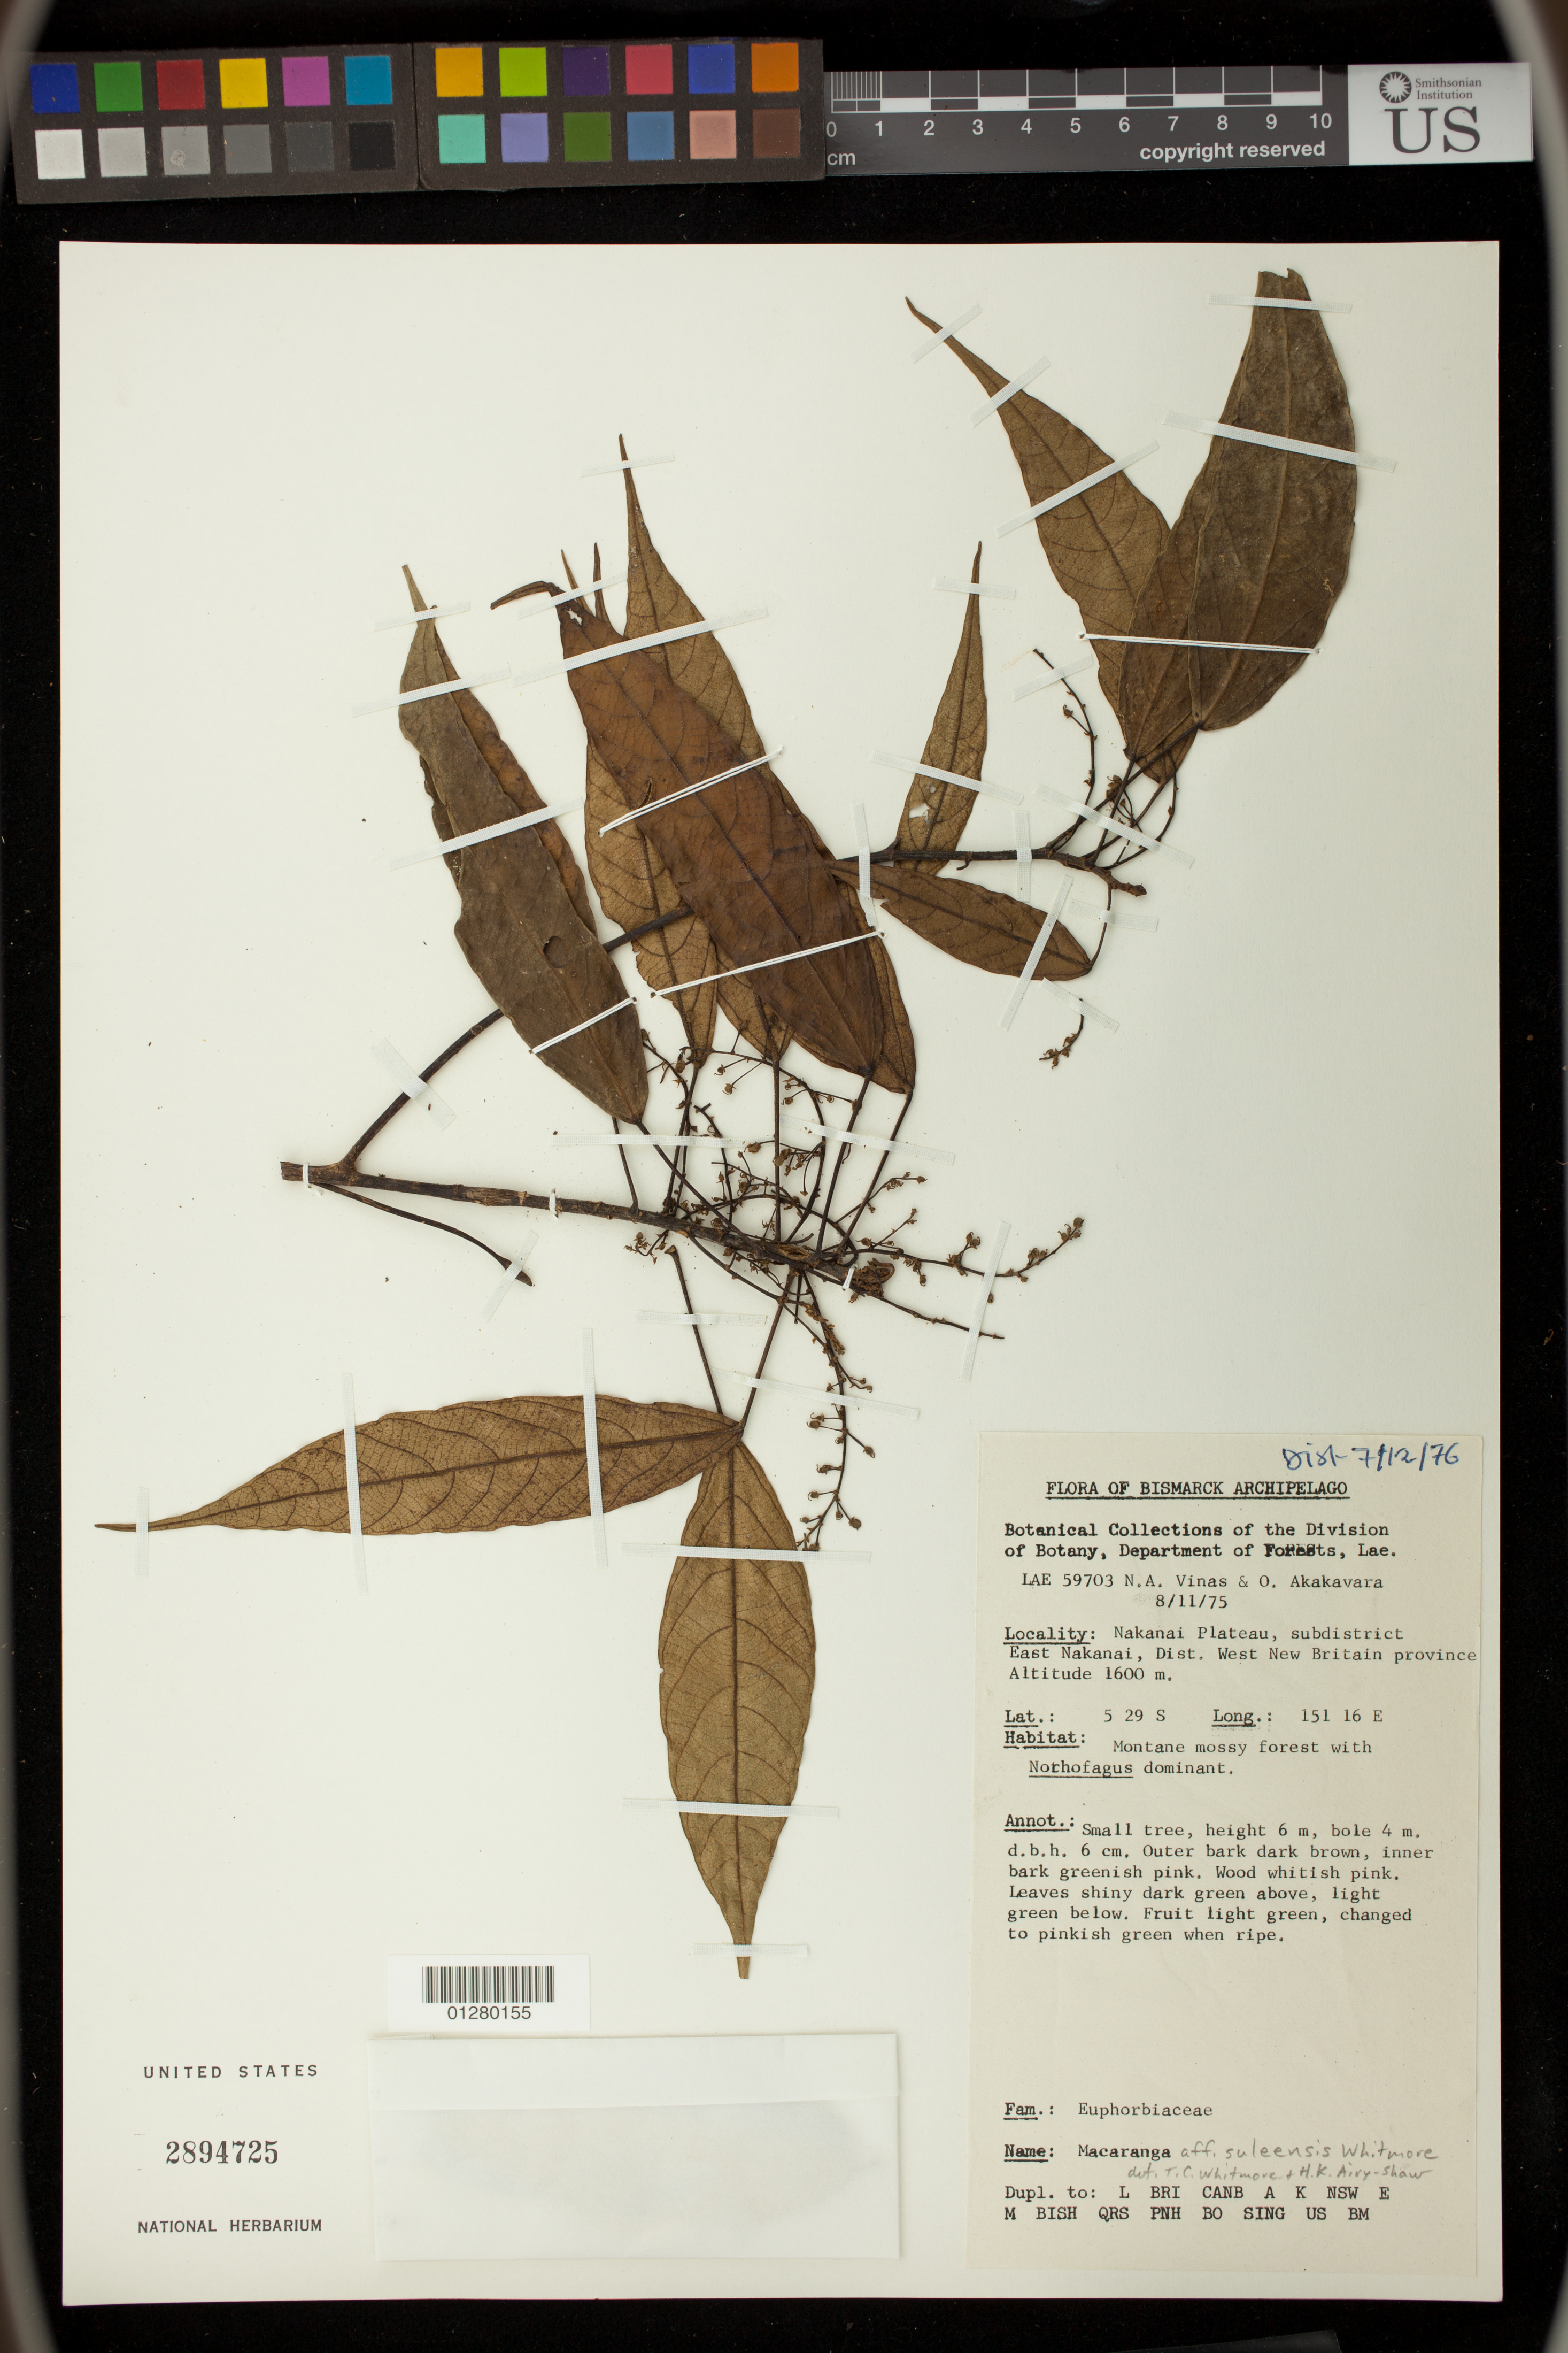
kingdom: Plantae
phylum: Tracheophyta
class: Magnoliopsida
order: Malpighiales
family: Euphorbiaceae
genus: Macaranga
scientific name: Macaranga suleensis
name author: Whitmore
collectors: N. Vinas & O. Akakavara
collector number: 59703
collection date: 1975-11-08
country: Papua New Guinea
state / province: West New Britain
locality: Nakanai Plateau, subdistrict East Nakanai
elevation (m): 1600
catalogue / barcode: US 2894725